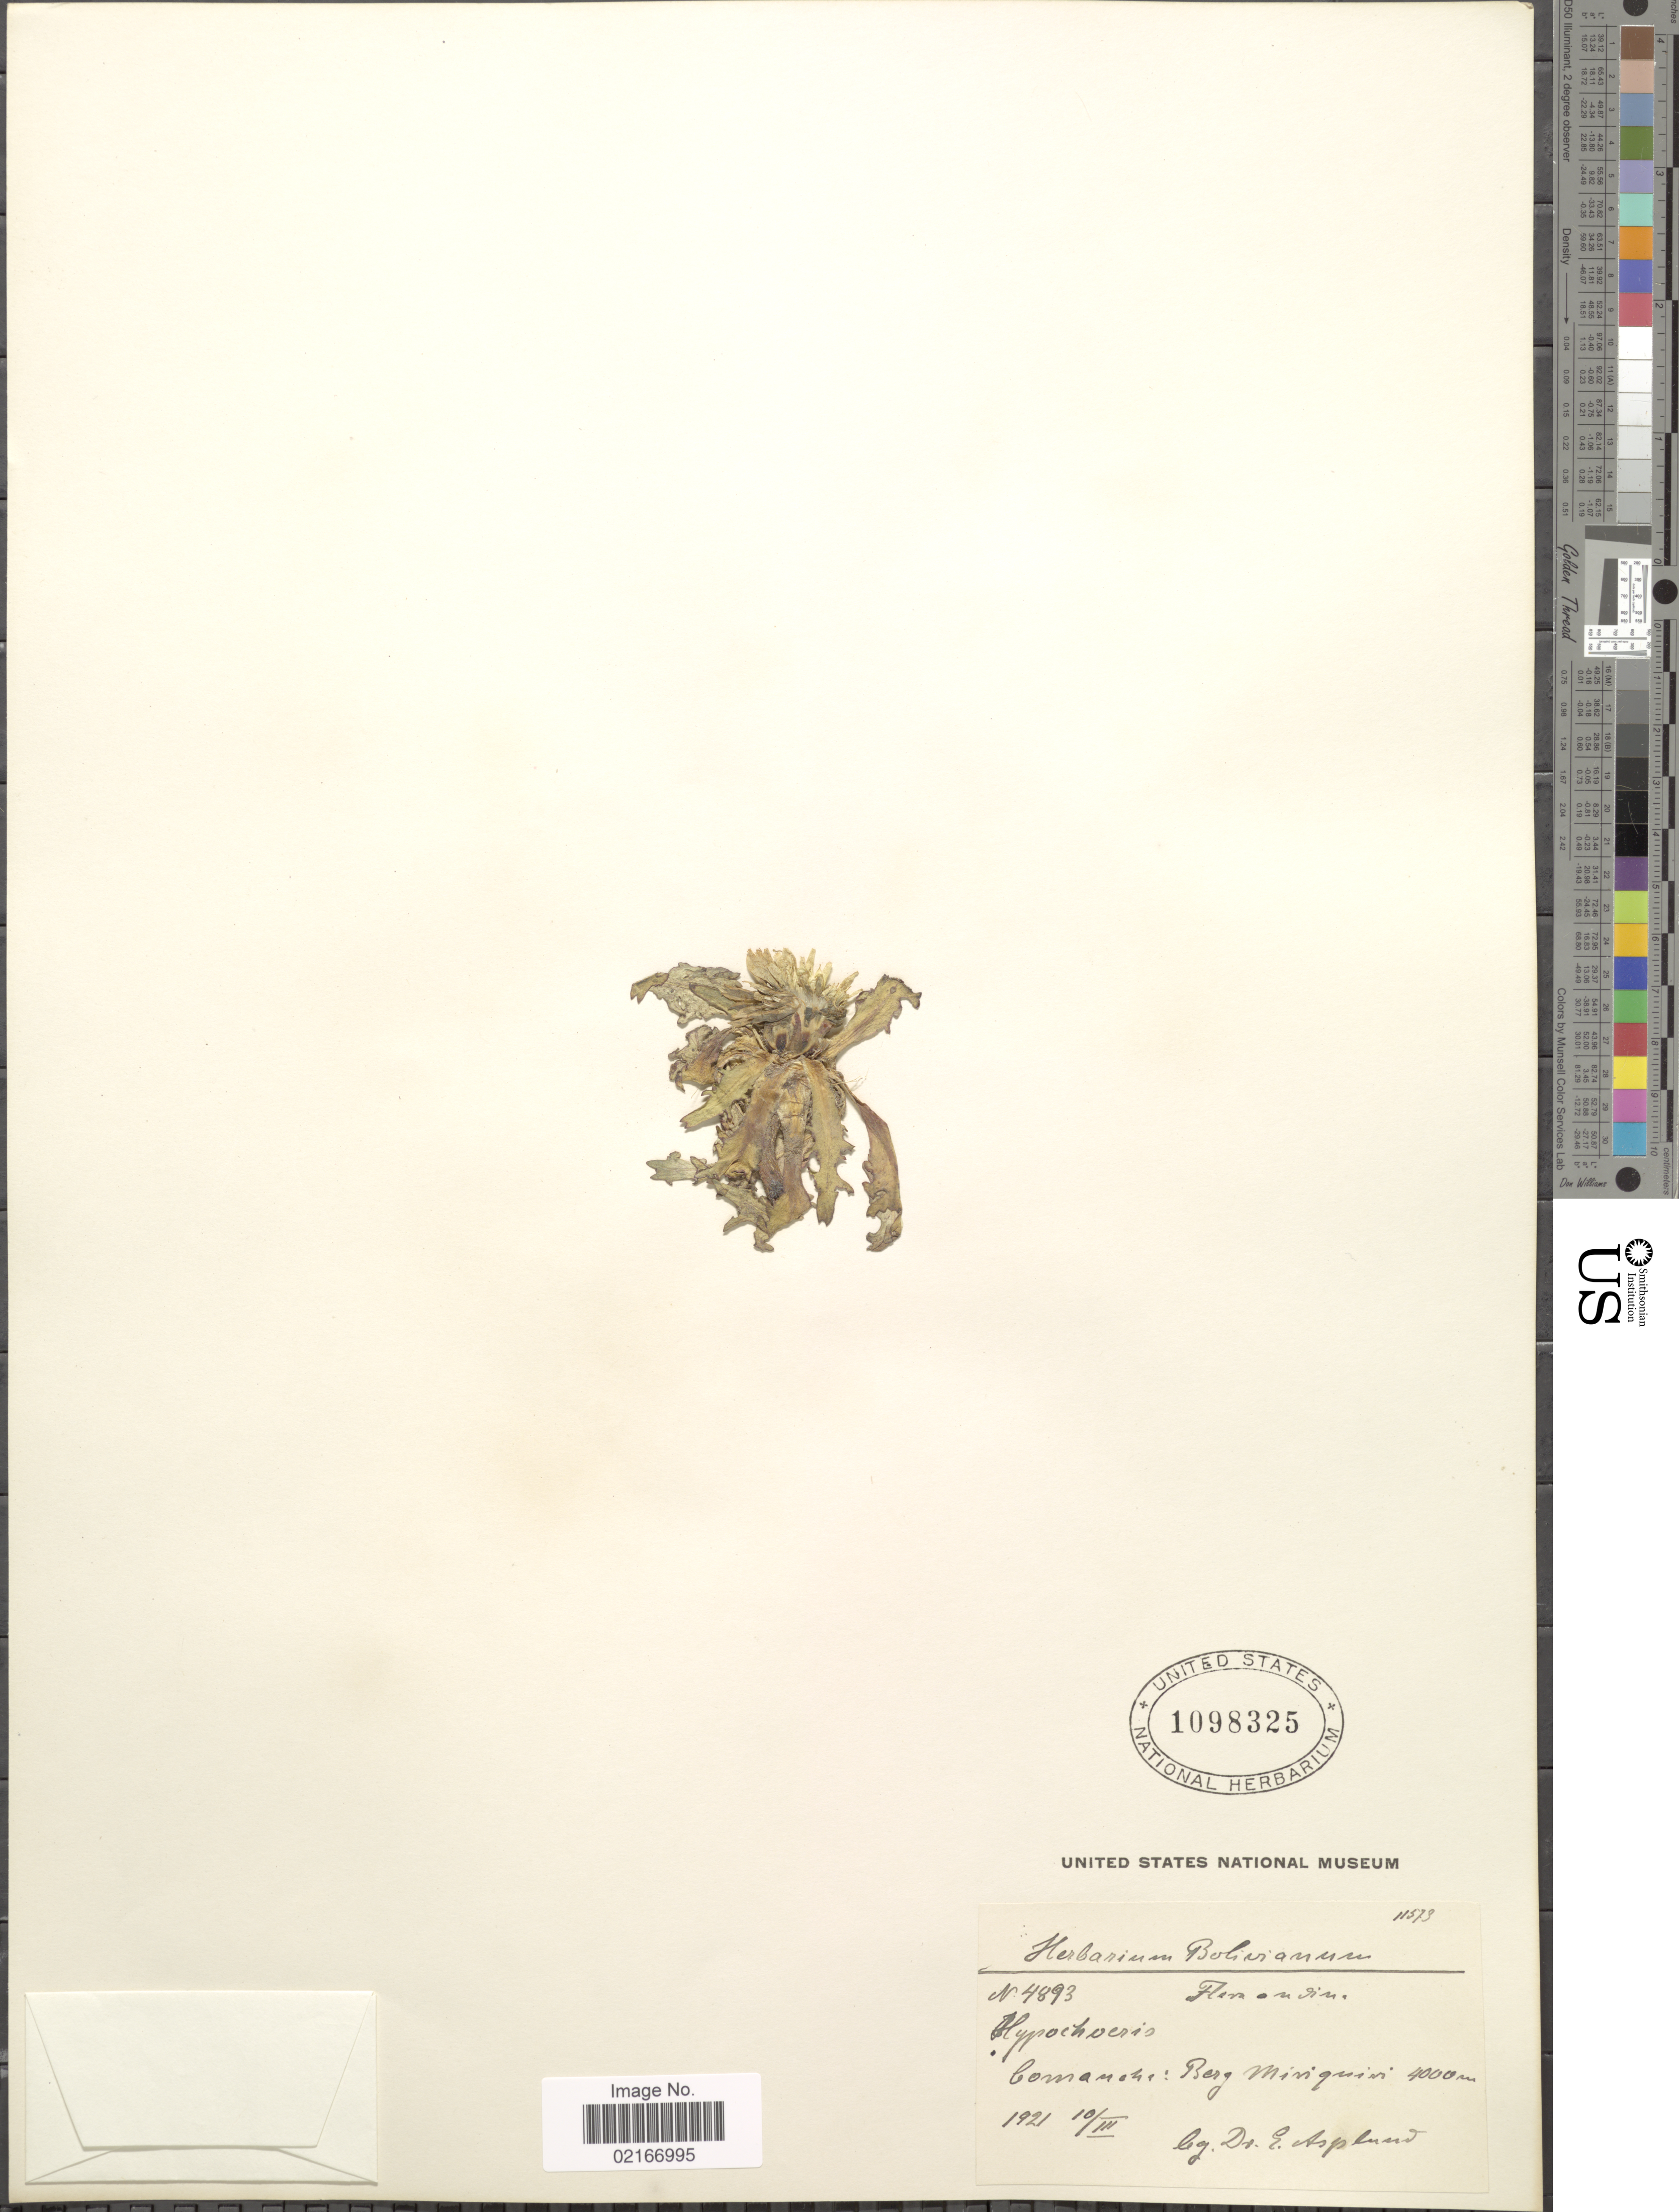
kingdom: Plantae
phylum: Tracheophyta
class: Magnoliopsida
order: Asterales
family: Asteraceae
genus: Hypochaeris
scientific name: Hypochaeris sp.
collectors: E. Asplund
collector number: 4893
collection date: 1921-03-10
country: Bolivia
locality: Comach: Berg Manquiri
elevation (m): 4000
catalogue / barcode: US 1098325